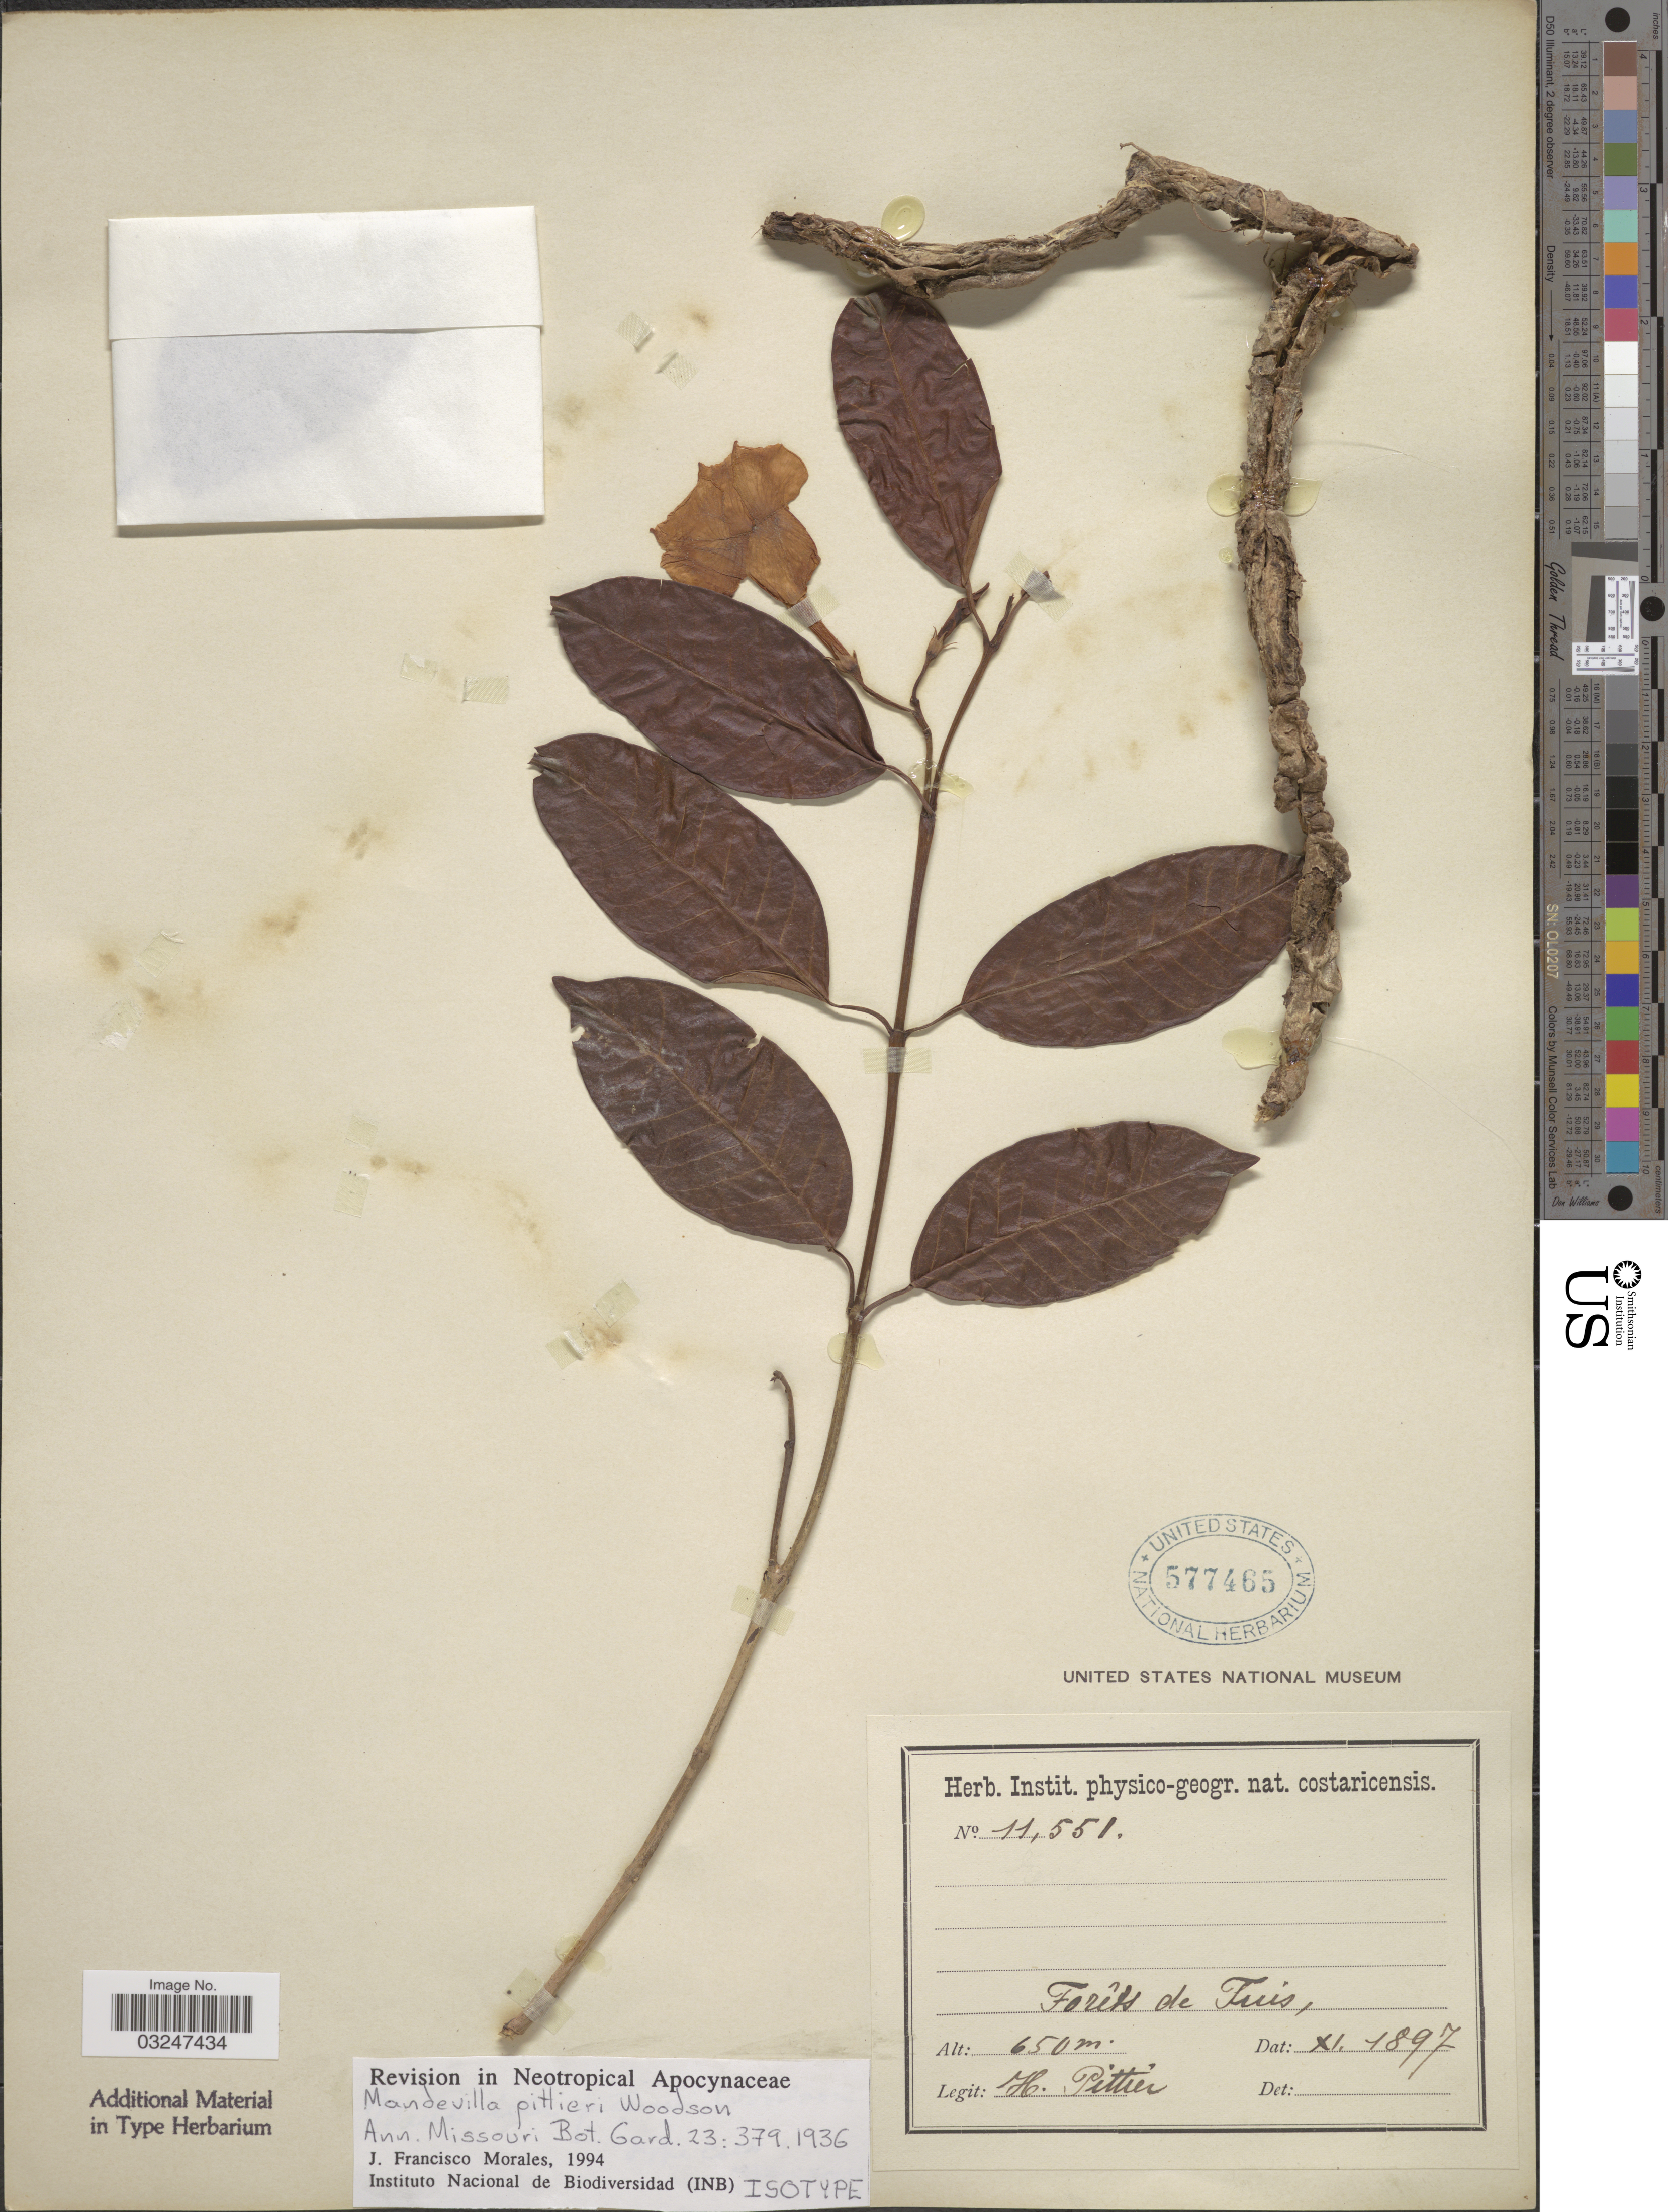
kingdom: Plantae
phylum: Tracheophyta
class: Magnoliopsida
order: Gentianales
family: Apocynaceae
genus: Mandevilla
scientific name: Mandevilla pittieri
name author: Woodson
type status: Isotype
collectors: H. F. Pittier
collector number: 11551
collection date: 1897-11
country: Costa Rica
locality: Forêts de Tuis.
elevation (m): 650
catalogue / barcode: US 577465